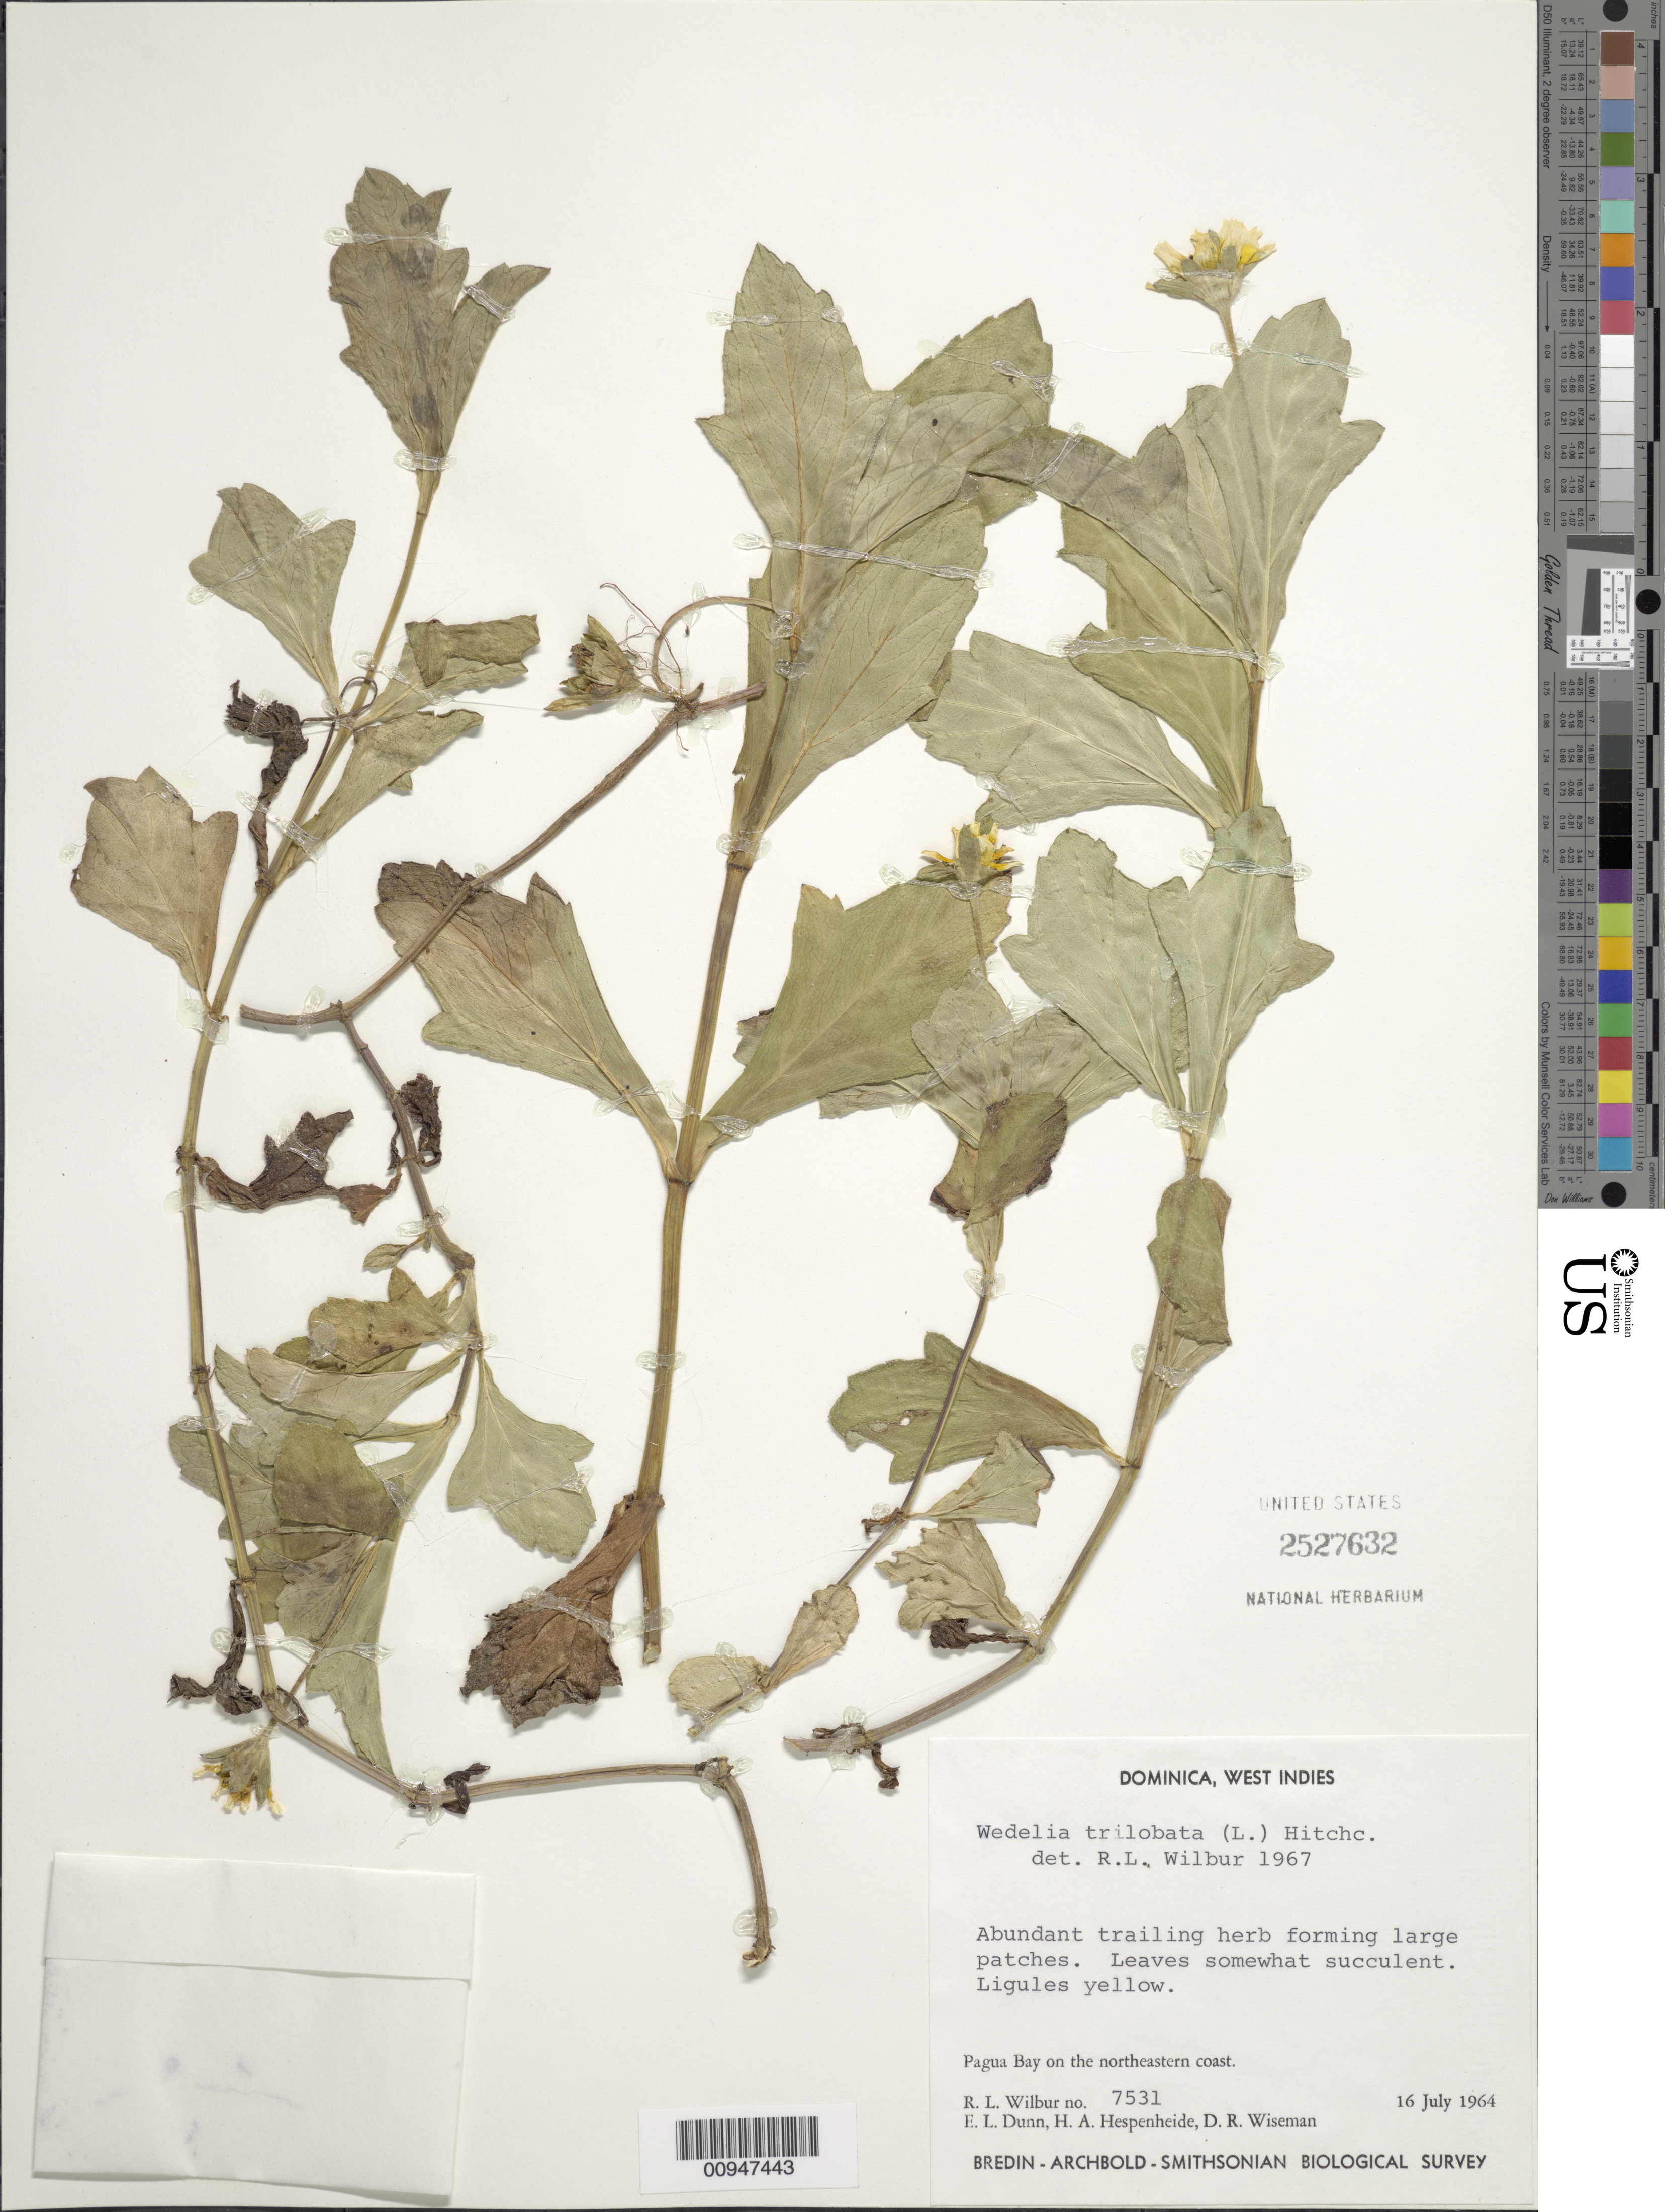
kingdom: Plantae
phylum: Tracheophyta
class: Magnoliopsida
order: Asterales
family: Asteraceae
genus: Sphagneticola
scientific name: Sphagneticola trilobata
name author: (L.) Pruski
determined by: Wilbur, R. L.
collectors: R. L. Wilbur, E. Dunn, H. A. Hespenheide & D. R. Wiseman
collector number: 7531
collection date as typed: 16 Jul 1964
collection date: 1964-07-16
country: Dominica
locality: Pagua Bay on the northeastern coast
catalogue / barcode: US 2527632